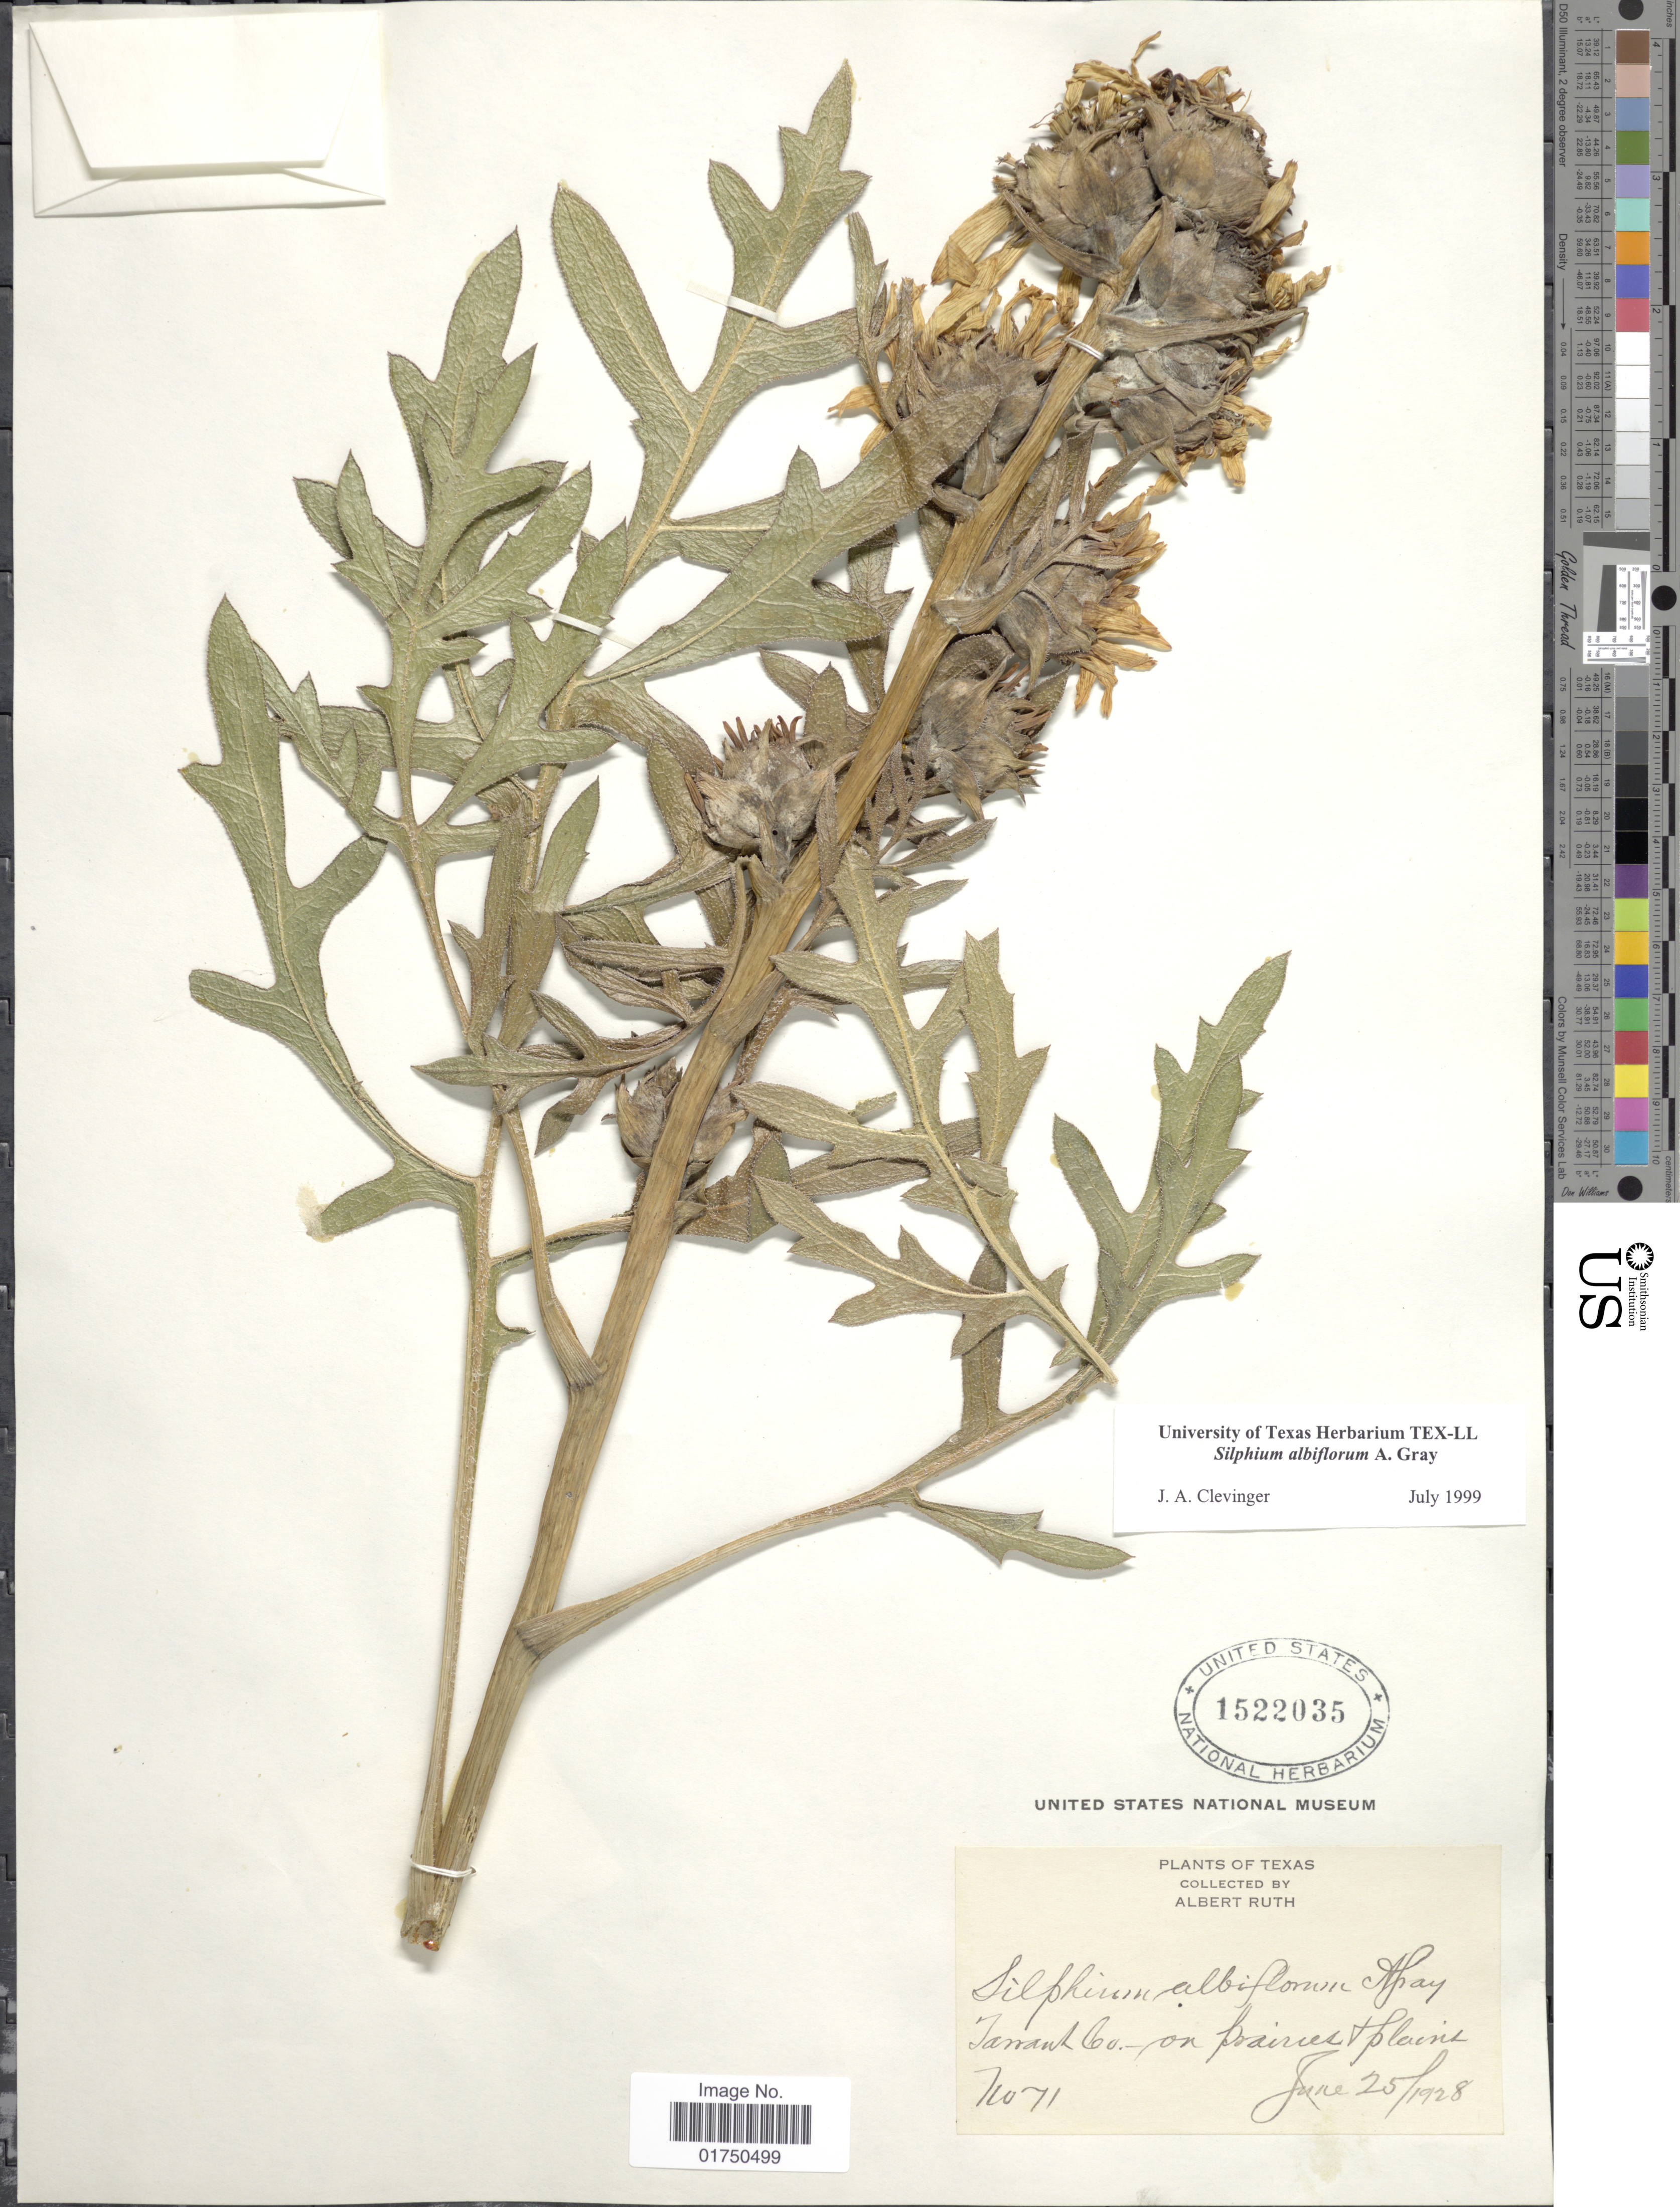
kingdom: Plantae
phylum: Tracheophyta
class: Magnoliopsida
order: Asterales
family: Asteraceae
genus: Silphium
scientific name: Silphium albiflorum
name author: A. Gray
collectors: A. Ruth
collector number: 71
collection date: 1928-06-25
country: United States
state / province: Texas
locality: Tarrant Co. - on prairies + plains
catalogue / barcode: US 1522035